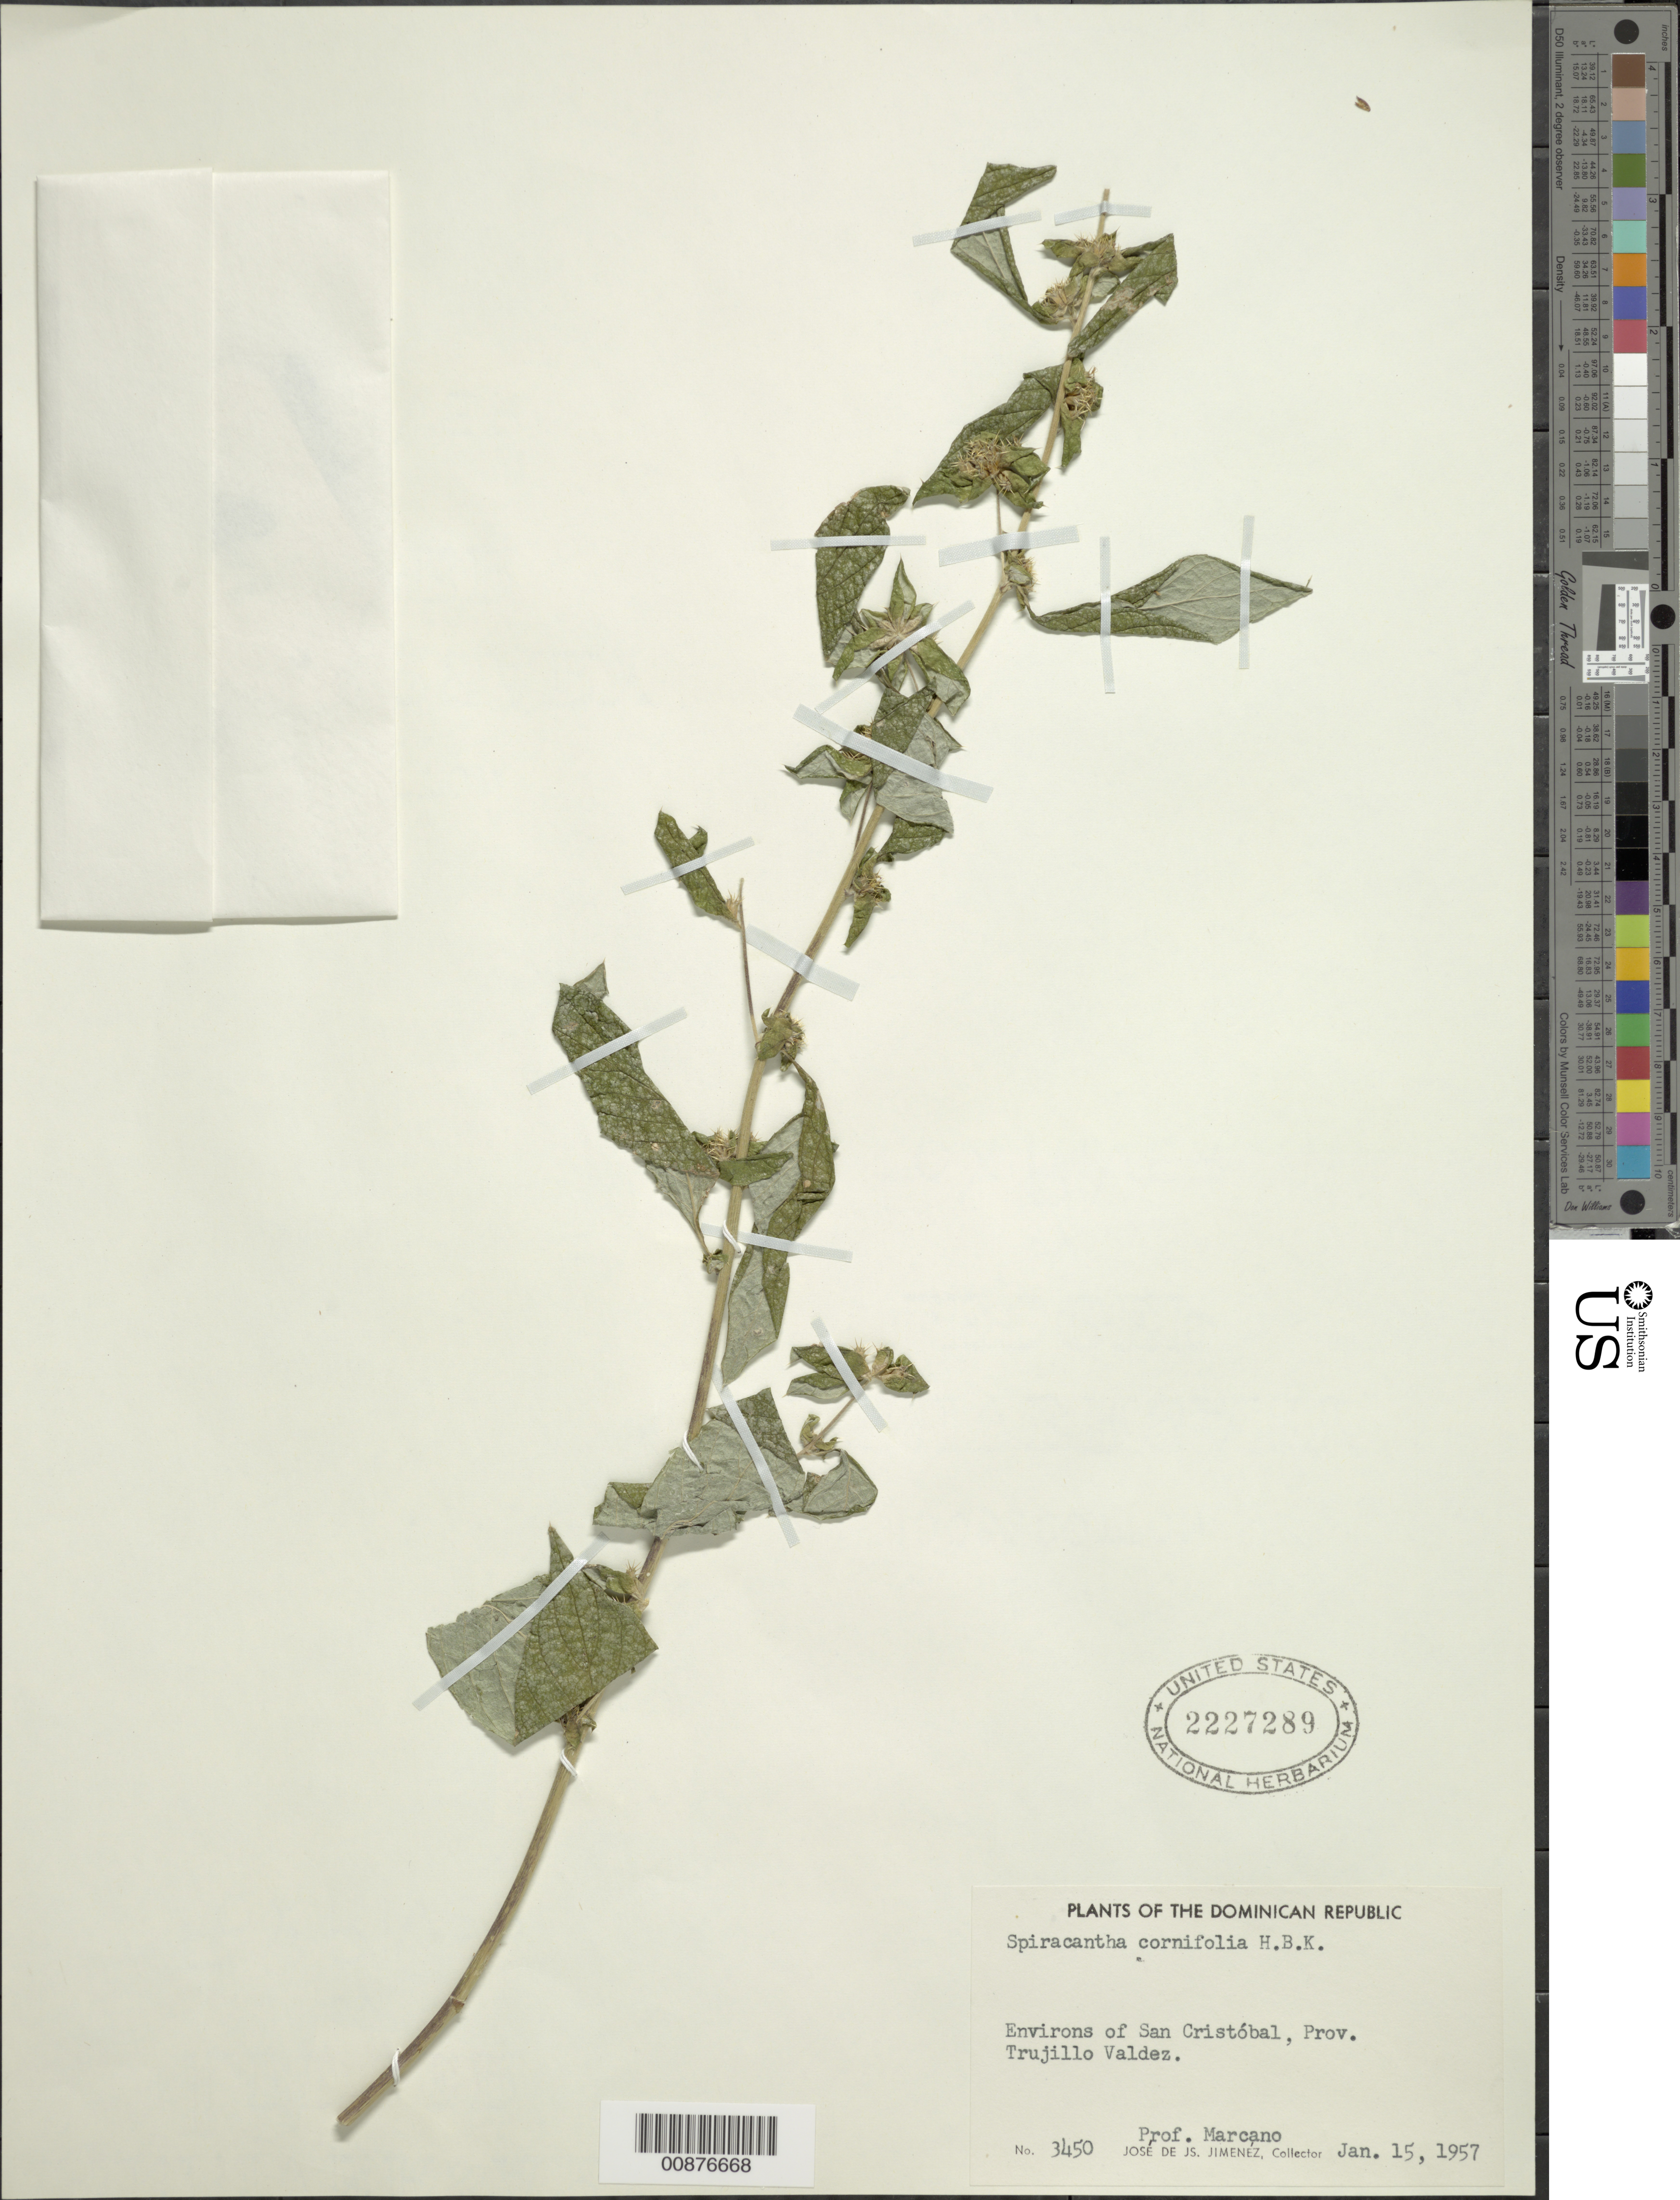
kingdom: Plantae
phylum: Tracheophyta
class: Magnoliopsida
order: Asterales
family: Asteraceae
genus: Spiracantha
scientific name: Spiracantha cornifolia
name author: Kunth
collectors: J. J. Jiménez Almonte & -. Marcano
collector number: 3450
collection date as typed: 15 Jan 1957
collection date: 1957-01-15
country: Dominican Republic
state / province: Santo Domingo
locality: Vicinity of San Cristóbal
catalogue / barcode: US 2227289